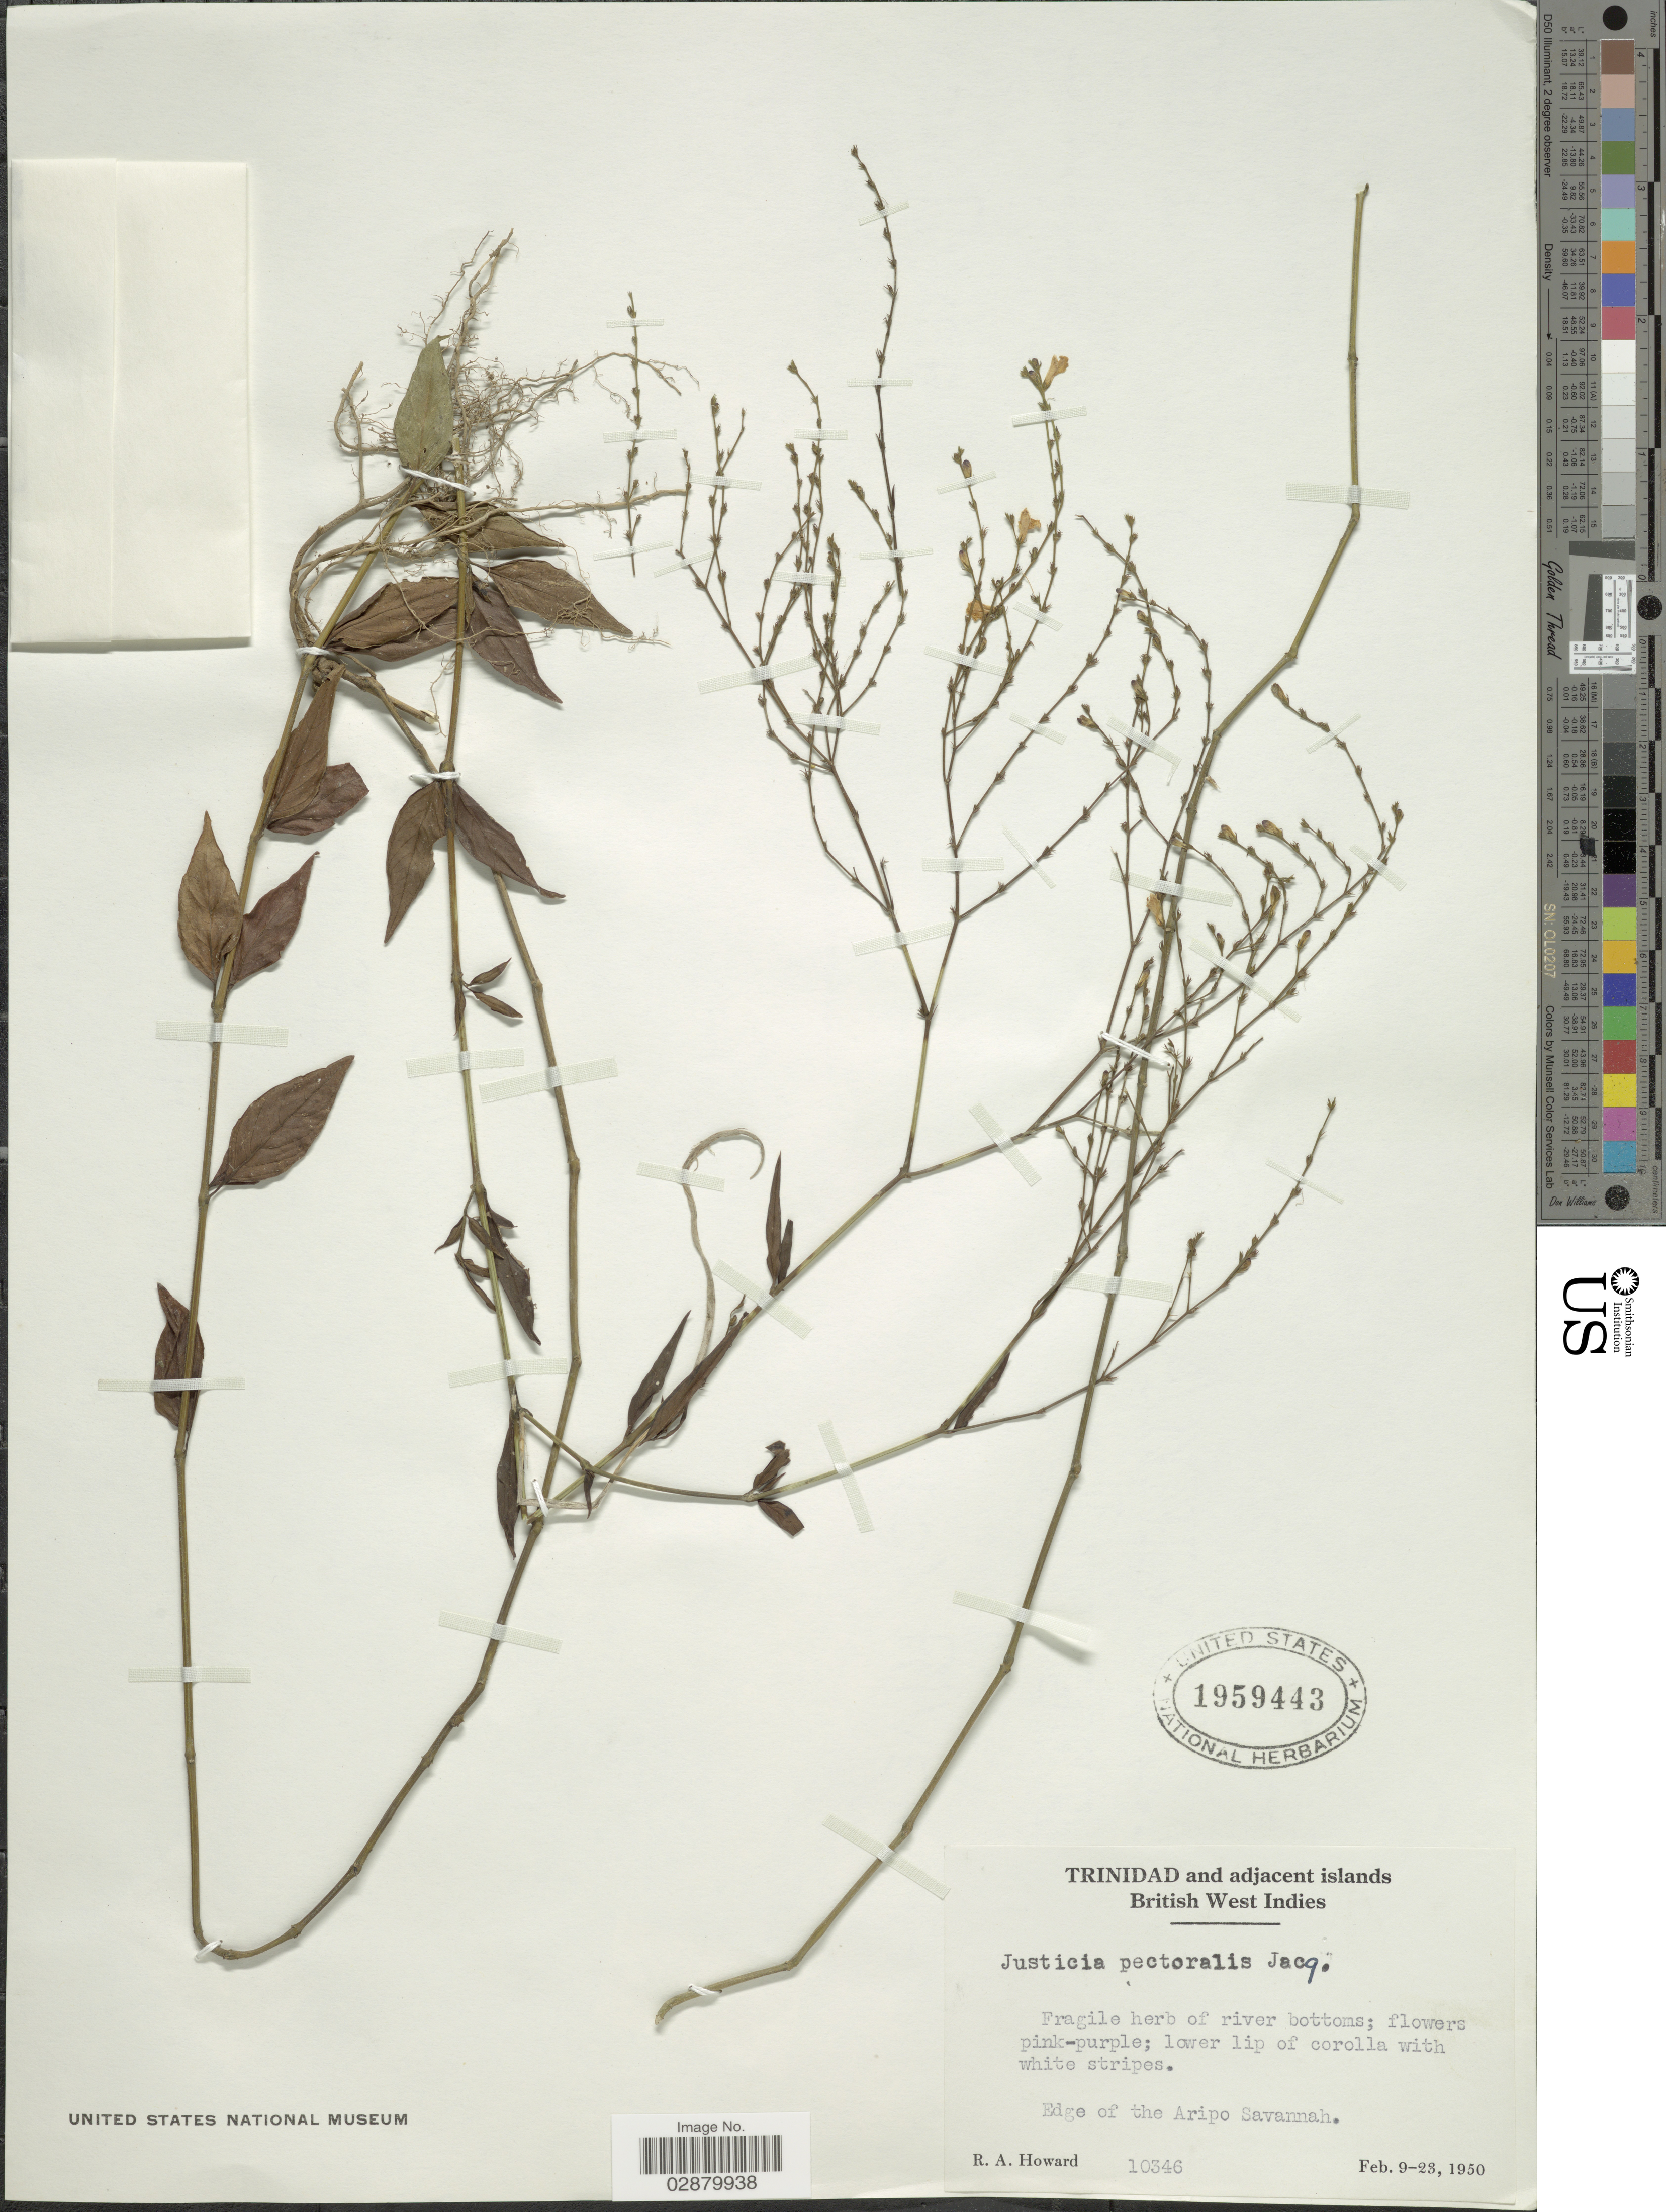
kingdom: Plantae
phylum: Tracheophyta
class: Magnoliopsida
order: Lamiales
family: Acanthaceae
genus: Justicia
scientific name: Justicia pectoralis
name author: Jacq.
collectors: R. A. Howard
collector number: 10346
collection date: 1950-02-09/1950-02-23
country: Trinidad and Tobago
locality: Trinidad and adjacent islands. British West Indies. Edge of the Aripo Savannah.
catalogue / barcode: US 1959443